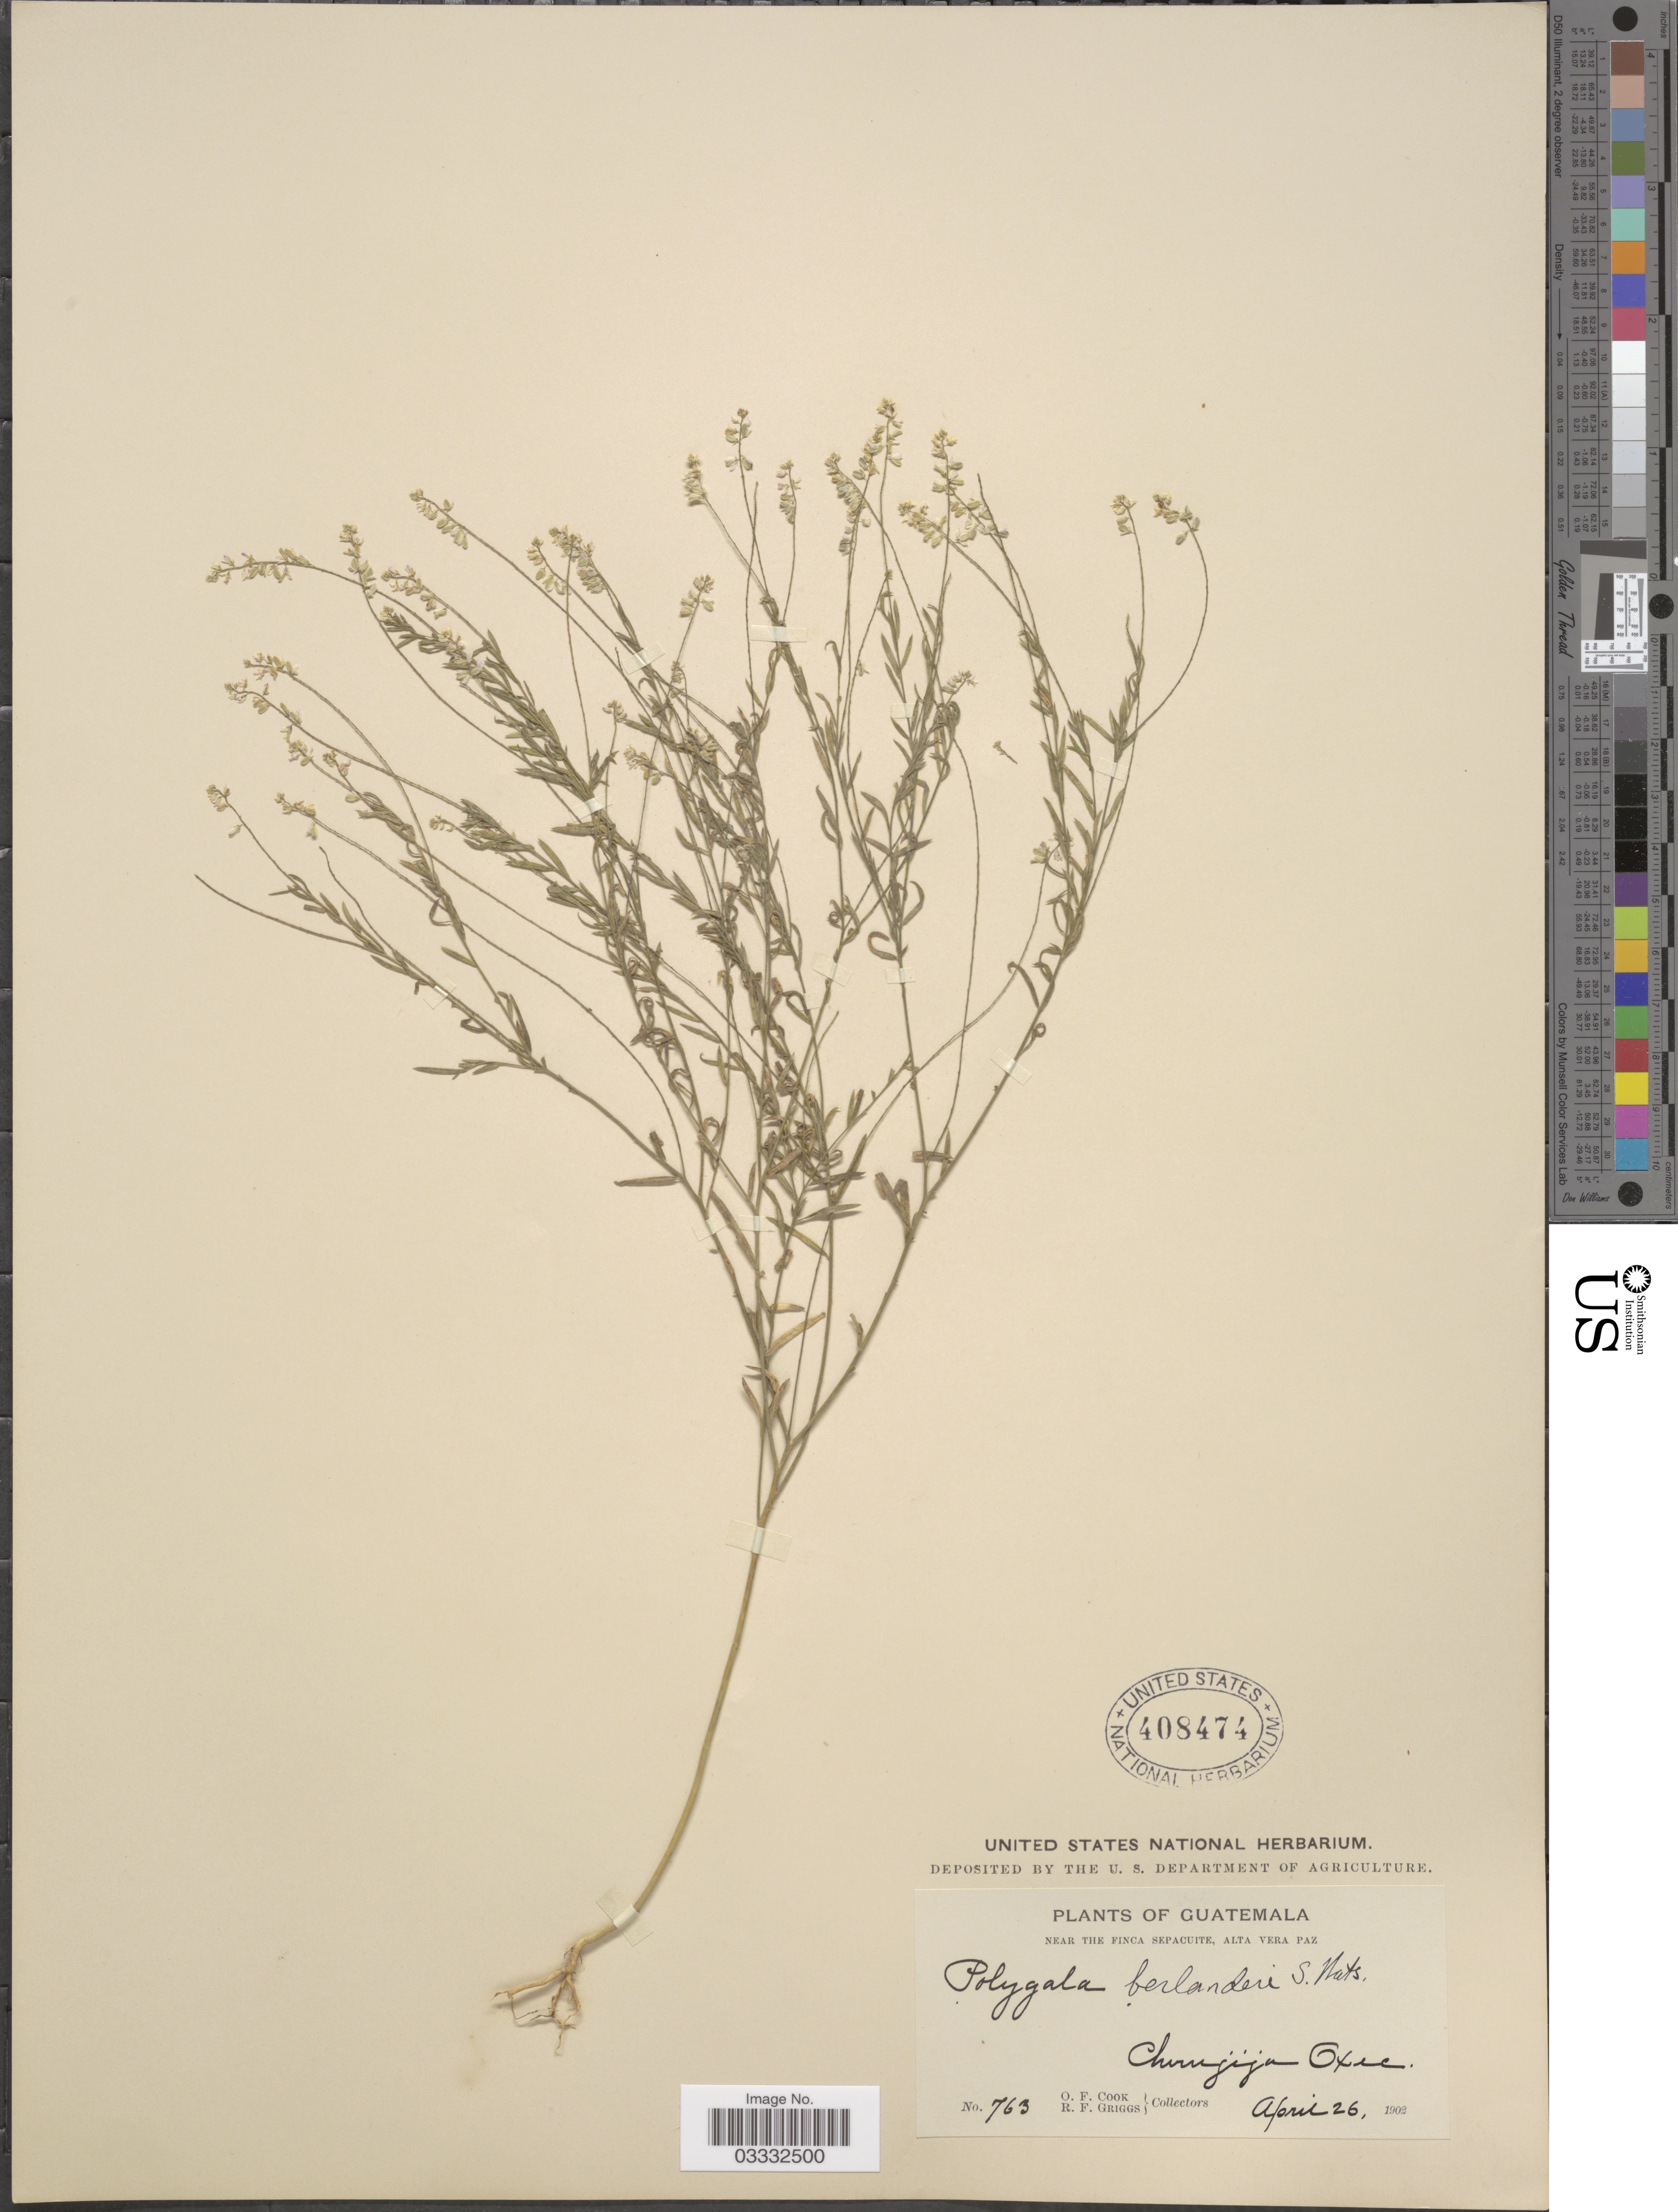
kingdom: Plantae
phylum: Tracheophyta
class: Magnoliopsida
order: Fabales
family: Polygalaceae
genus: Polygala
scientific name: Polygala berlandieri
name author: S. Watson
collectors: O. F. Cook & R. F. Griggs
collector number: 763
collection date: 1902-04-26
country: Guatemala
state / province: Alta Verapaz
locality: Near the Finca Sepacuite, Chirugija Oxec.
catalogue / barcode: US 408474